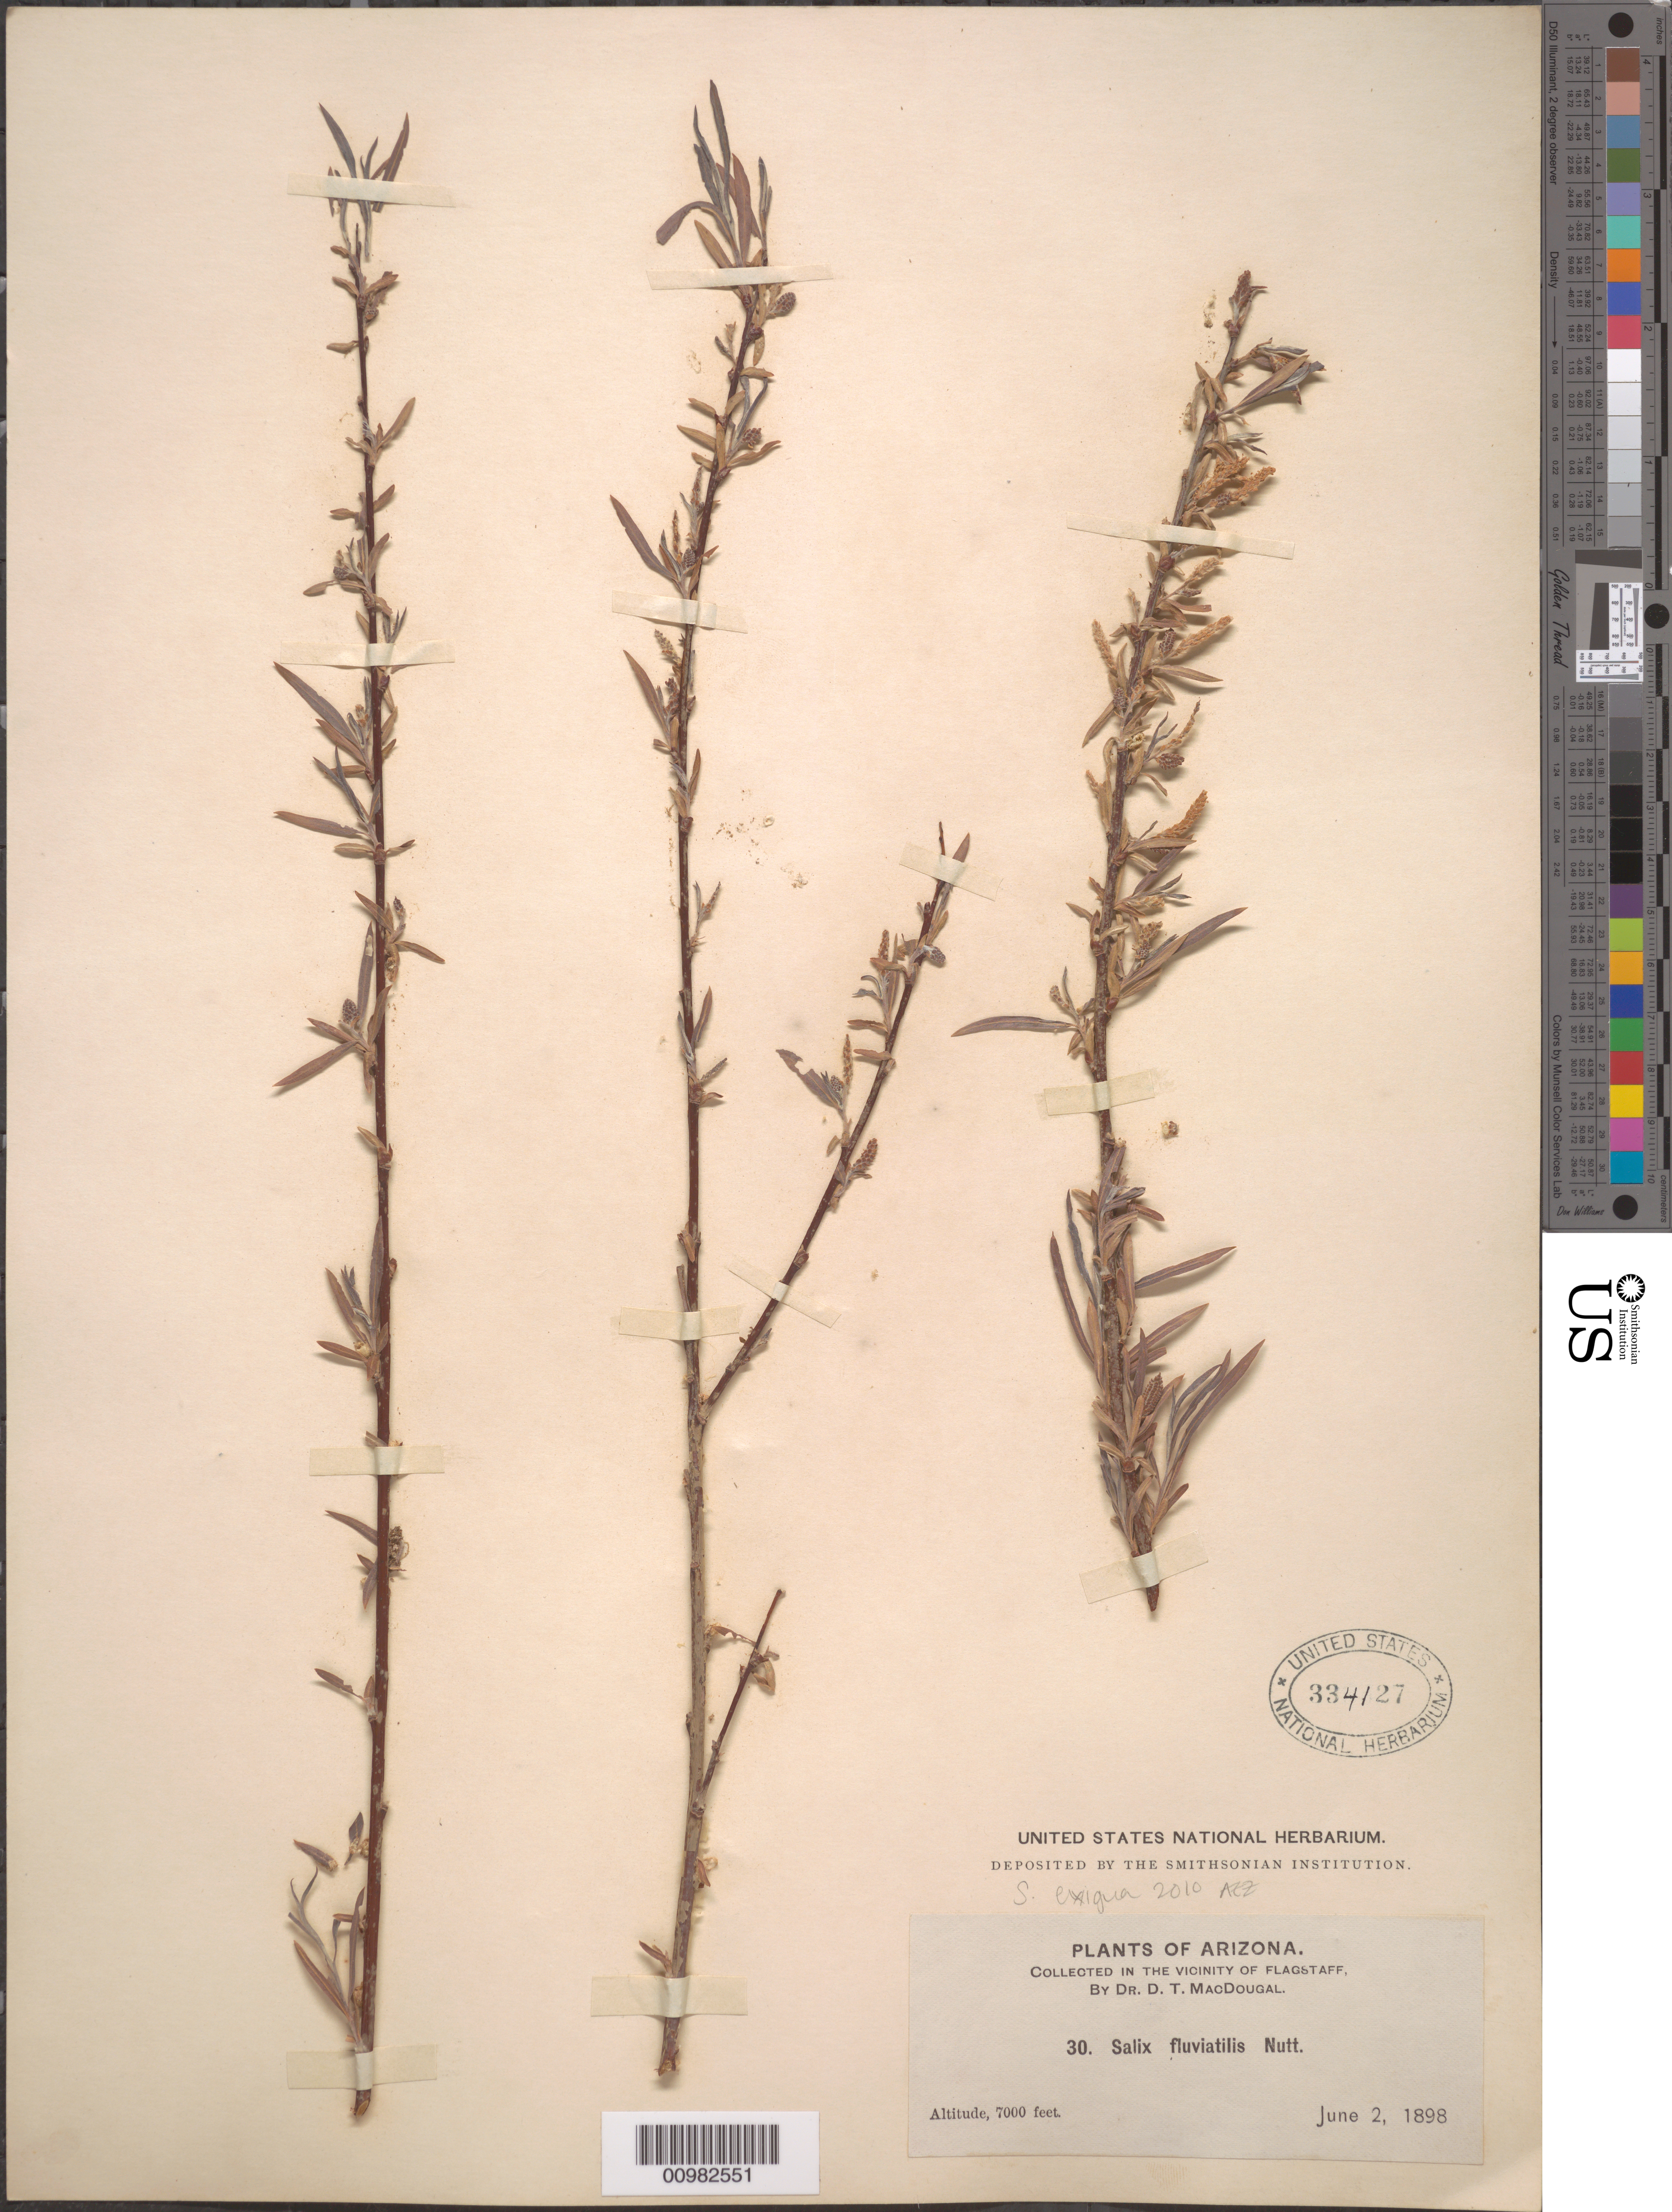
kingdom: Plantae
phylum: Tracheophyta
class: Magnoliopsida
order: Malpighiales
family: Salicaceae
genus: Salix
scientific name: Salix exigua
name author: Nutt.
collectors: D. T. MacDougal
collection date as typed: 02 Jun 1898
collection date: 1898-06-02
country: United States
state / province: Arizona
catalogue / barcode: US 334127